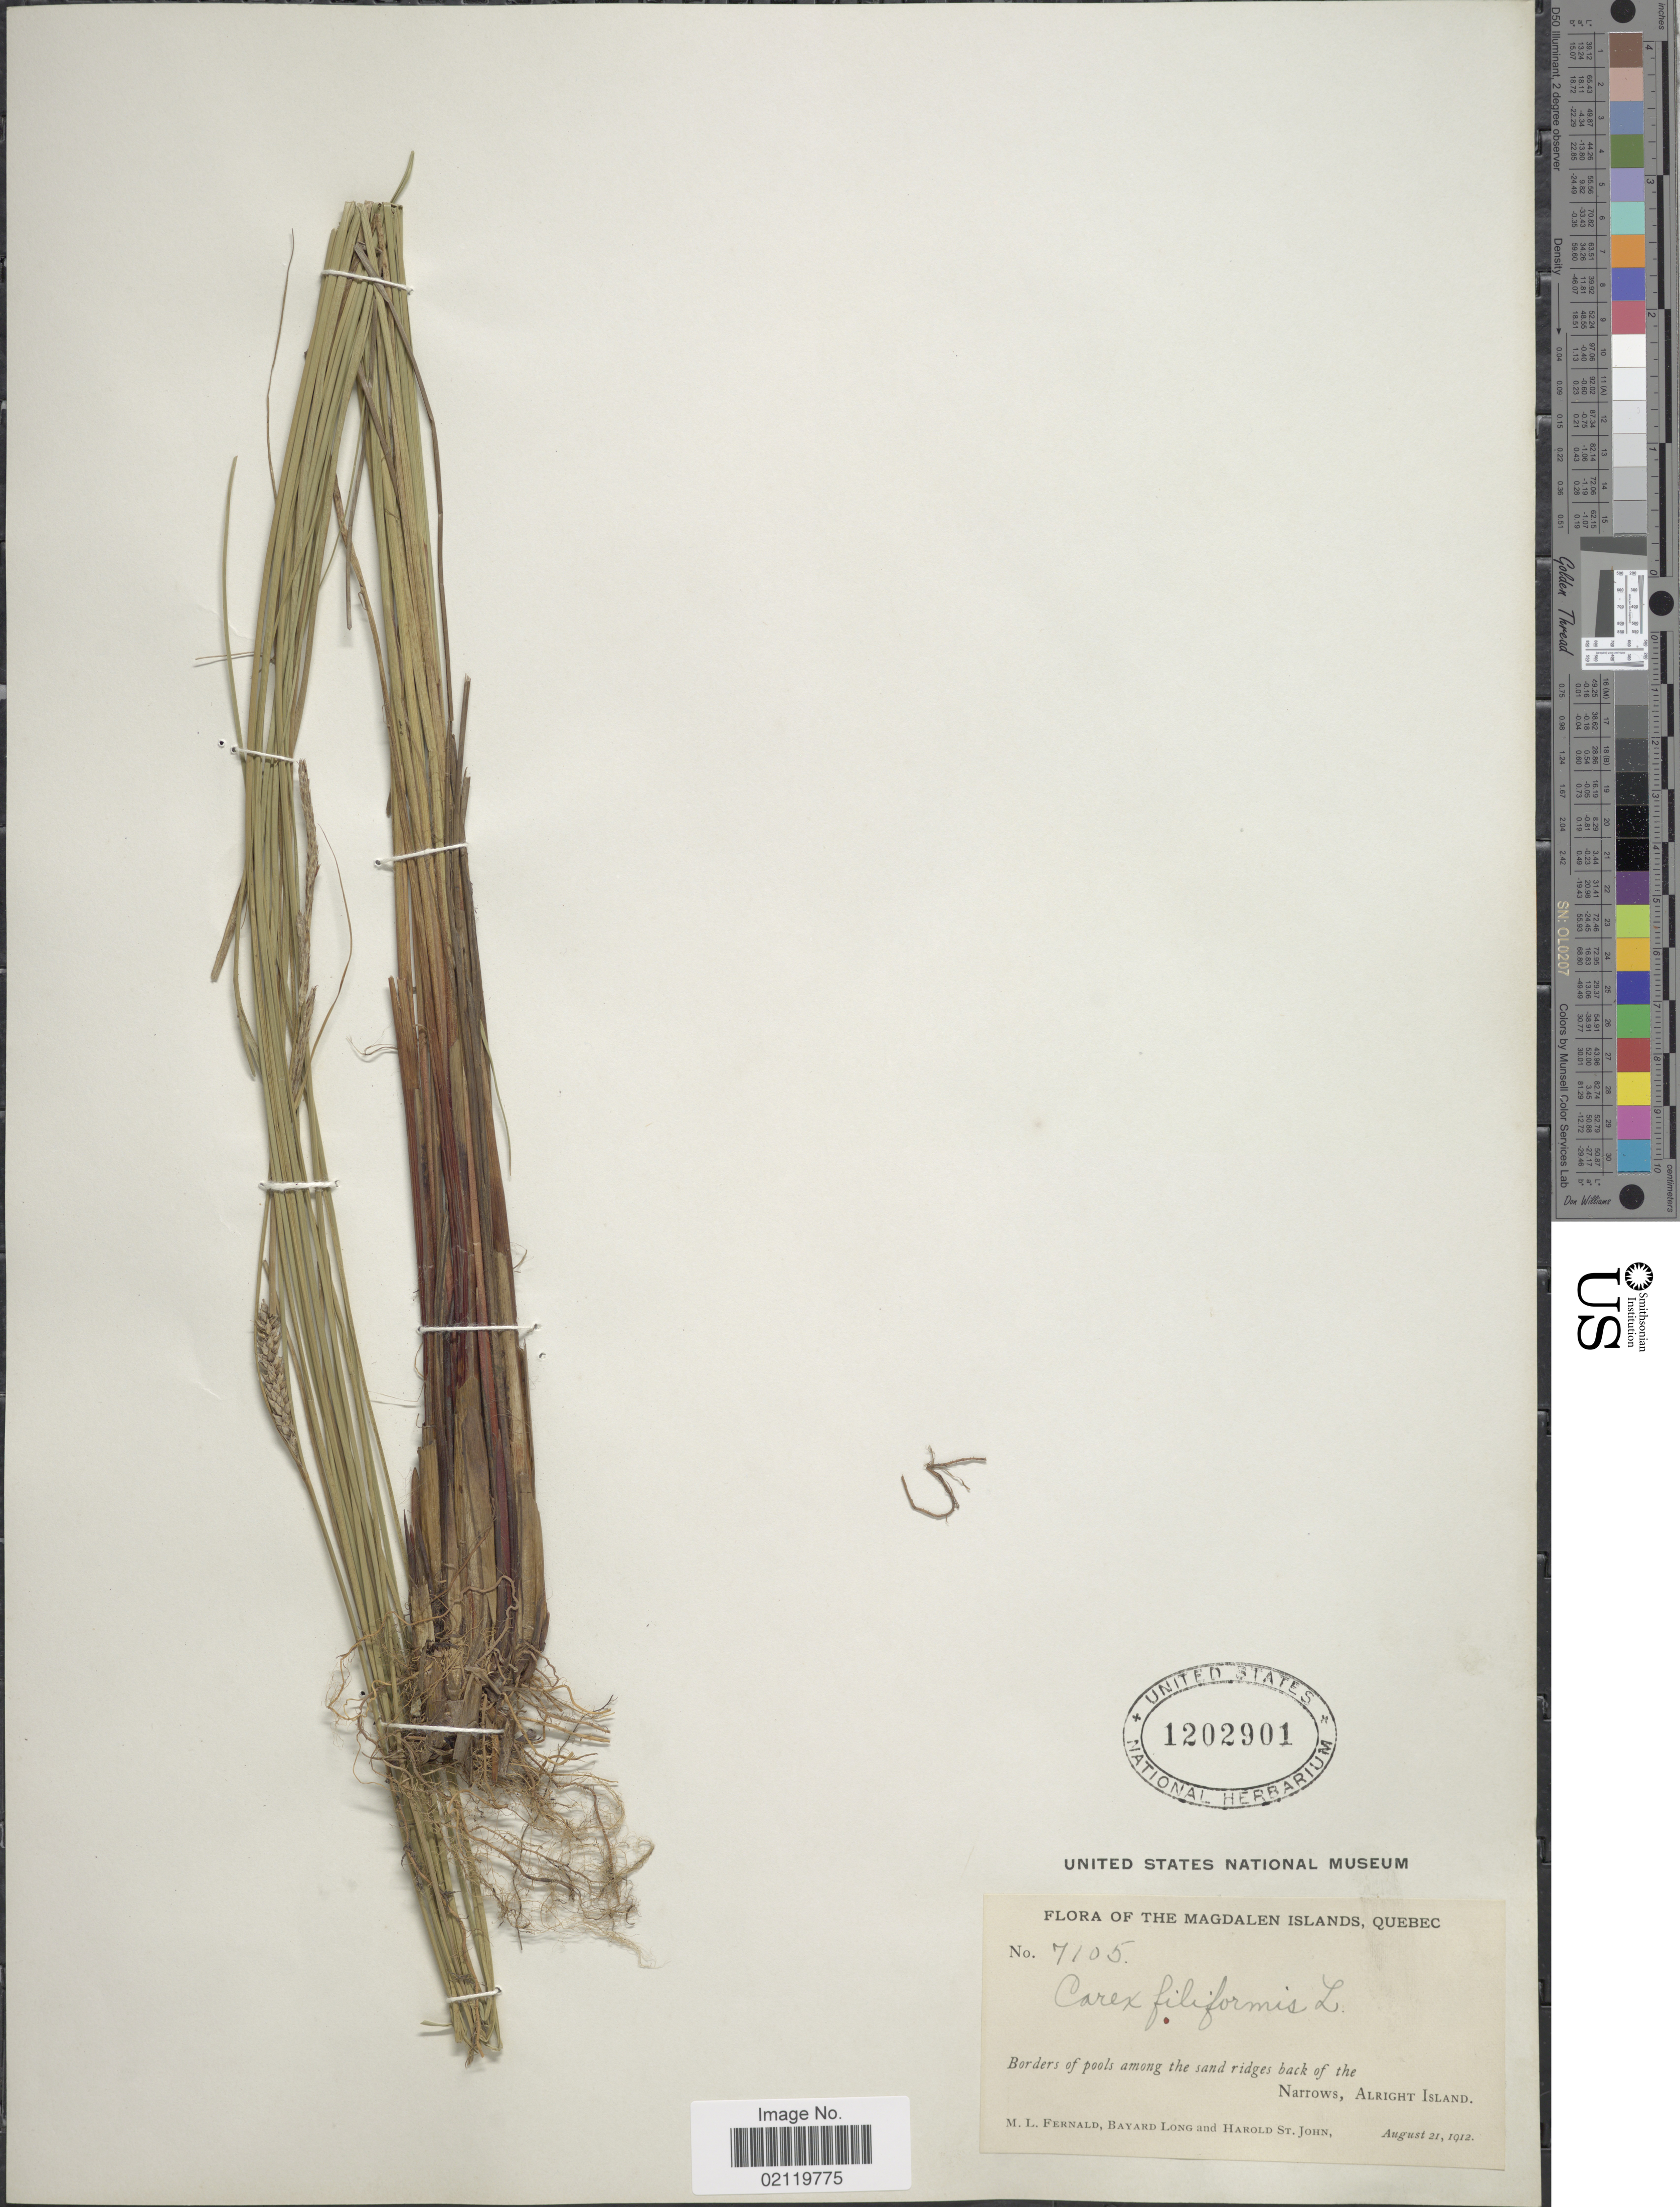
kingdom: Plantae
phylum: Tracheophyta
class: Liliopsida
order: Poales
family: Cyperaceae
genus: Carex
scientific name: Carex lasiocarpa var. americana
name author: Fernald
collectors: M. L. Fernald, B. Long & H. St. John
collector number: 7105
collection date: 1912-08-21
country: Canada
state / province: Quebec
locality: The Magdalen Islands. Borders of pools among the sand ridges back of the Narrows, Alright Island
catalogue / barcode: US 1202901